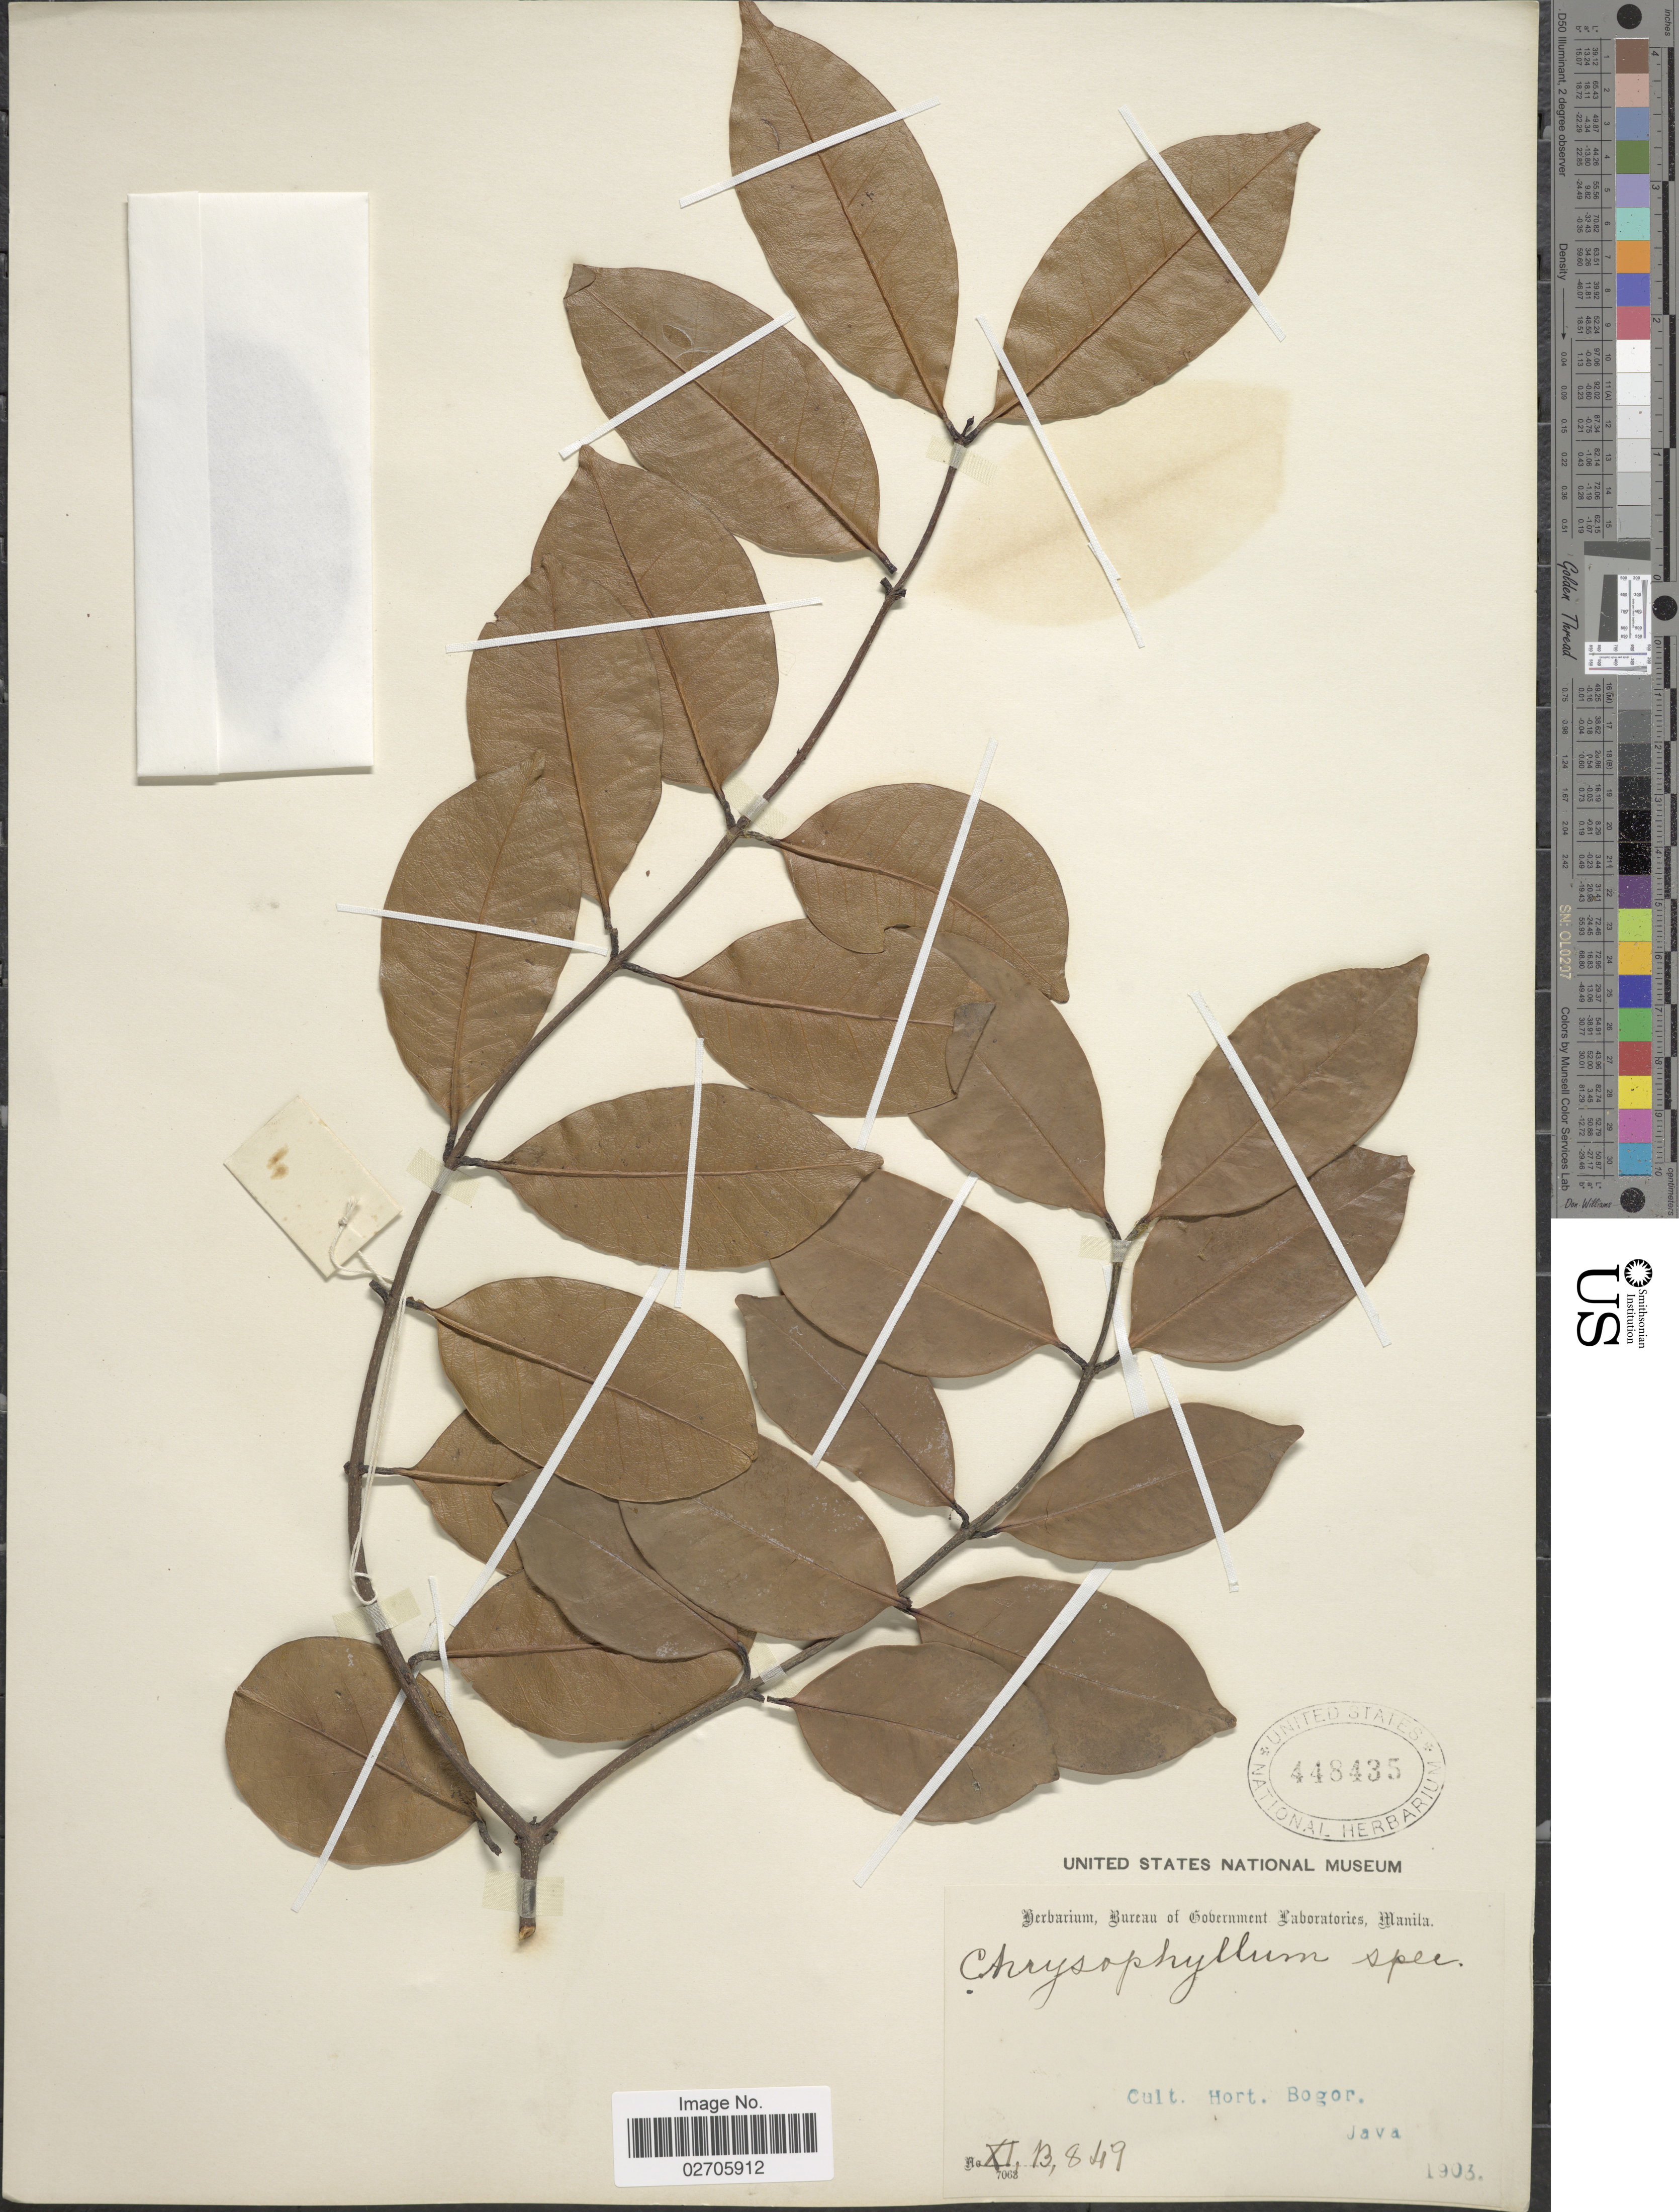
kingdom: Plantae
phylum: Tracheophyta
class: Magnoliopsida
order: Ericales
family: Sapotaceae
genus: Chrysophyllum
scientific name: Chrysophyllum sp.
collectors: Ex herb. Bureau of Government Laboratories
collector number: XI, B, 849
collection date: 1903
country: Indonesia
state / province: Java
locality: Cult. Hort. Bogor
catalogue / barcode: US 448435